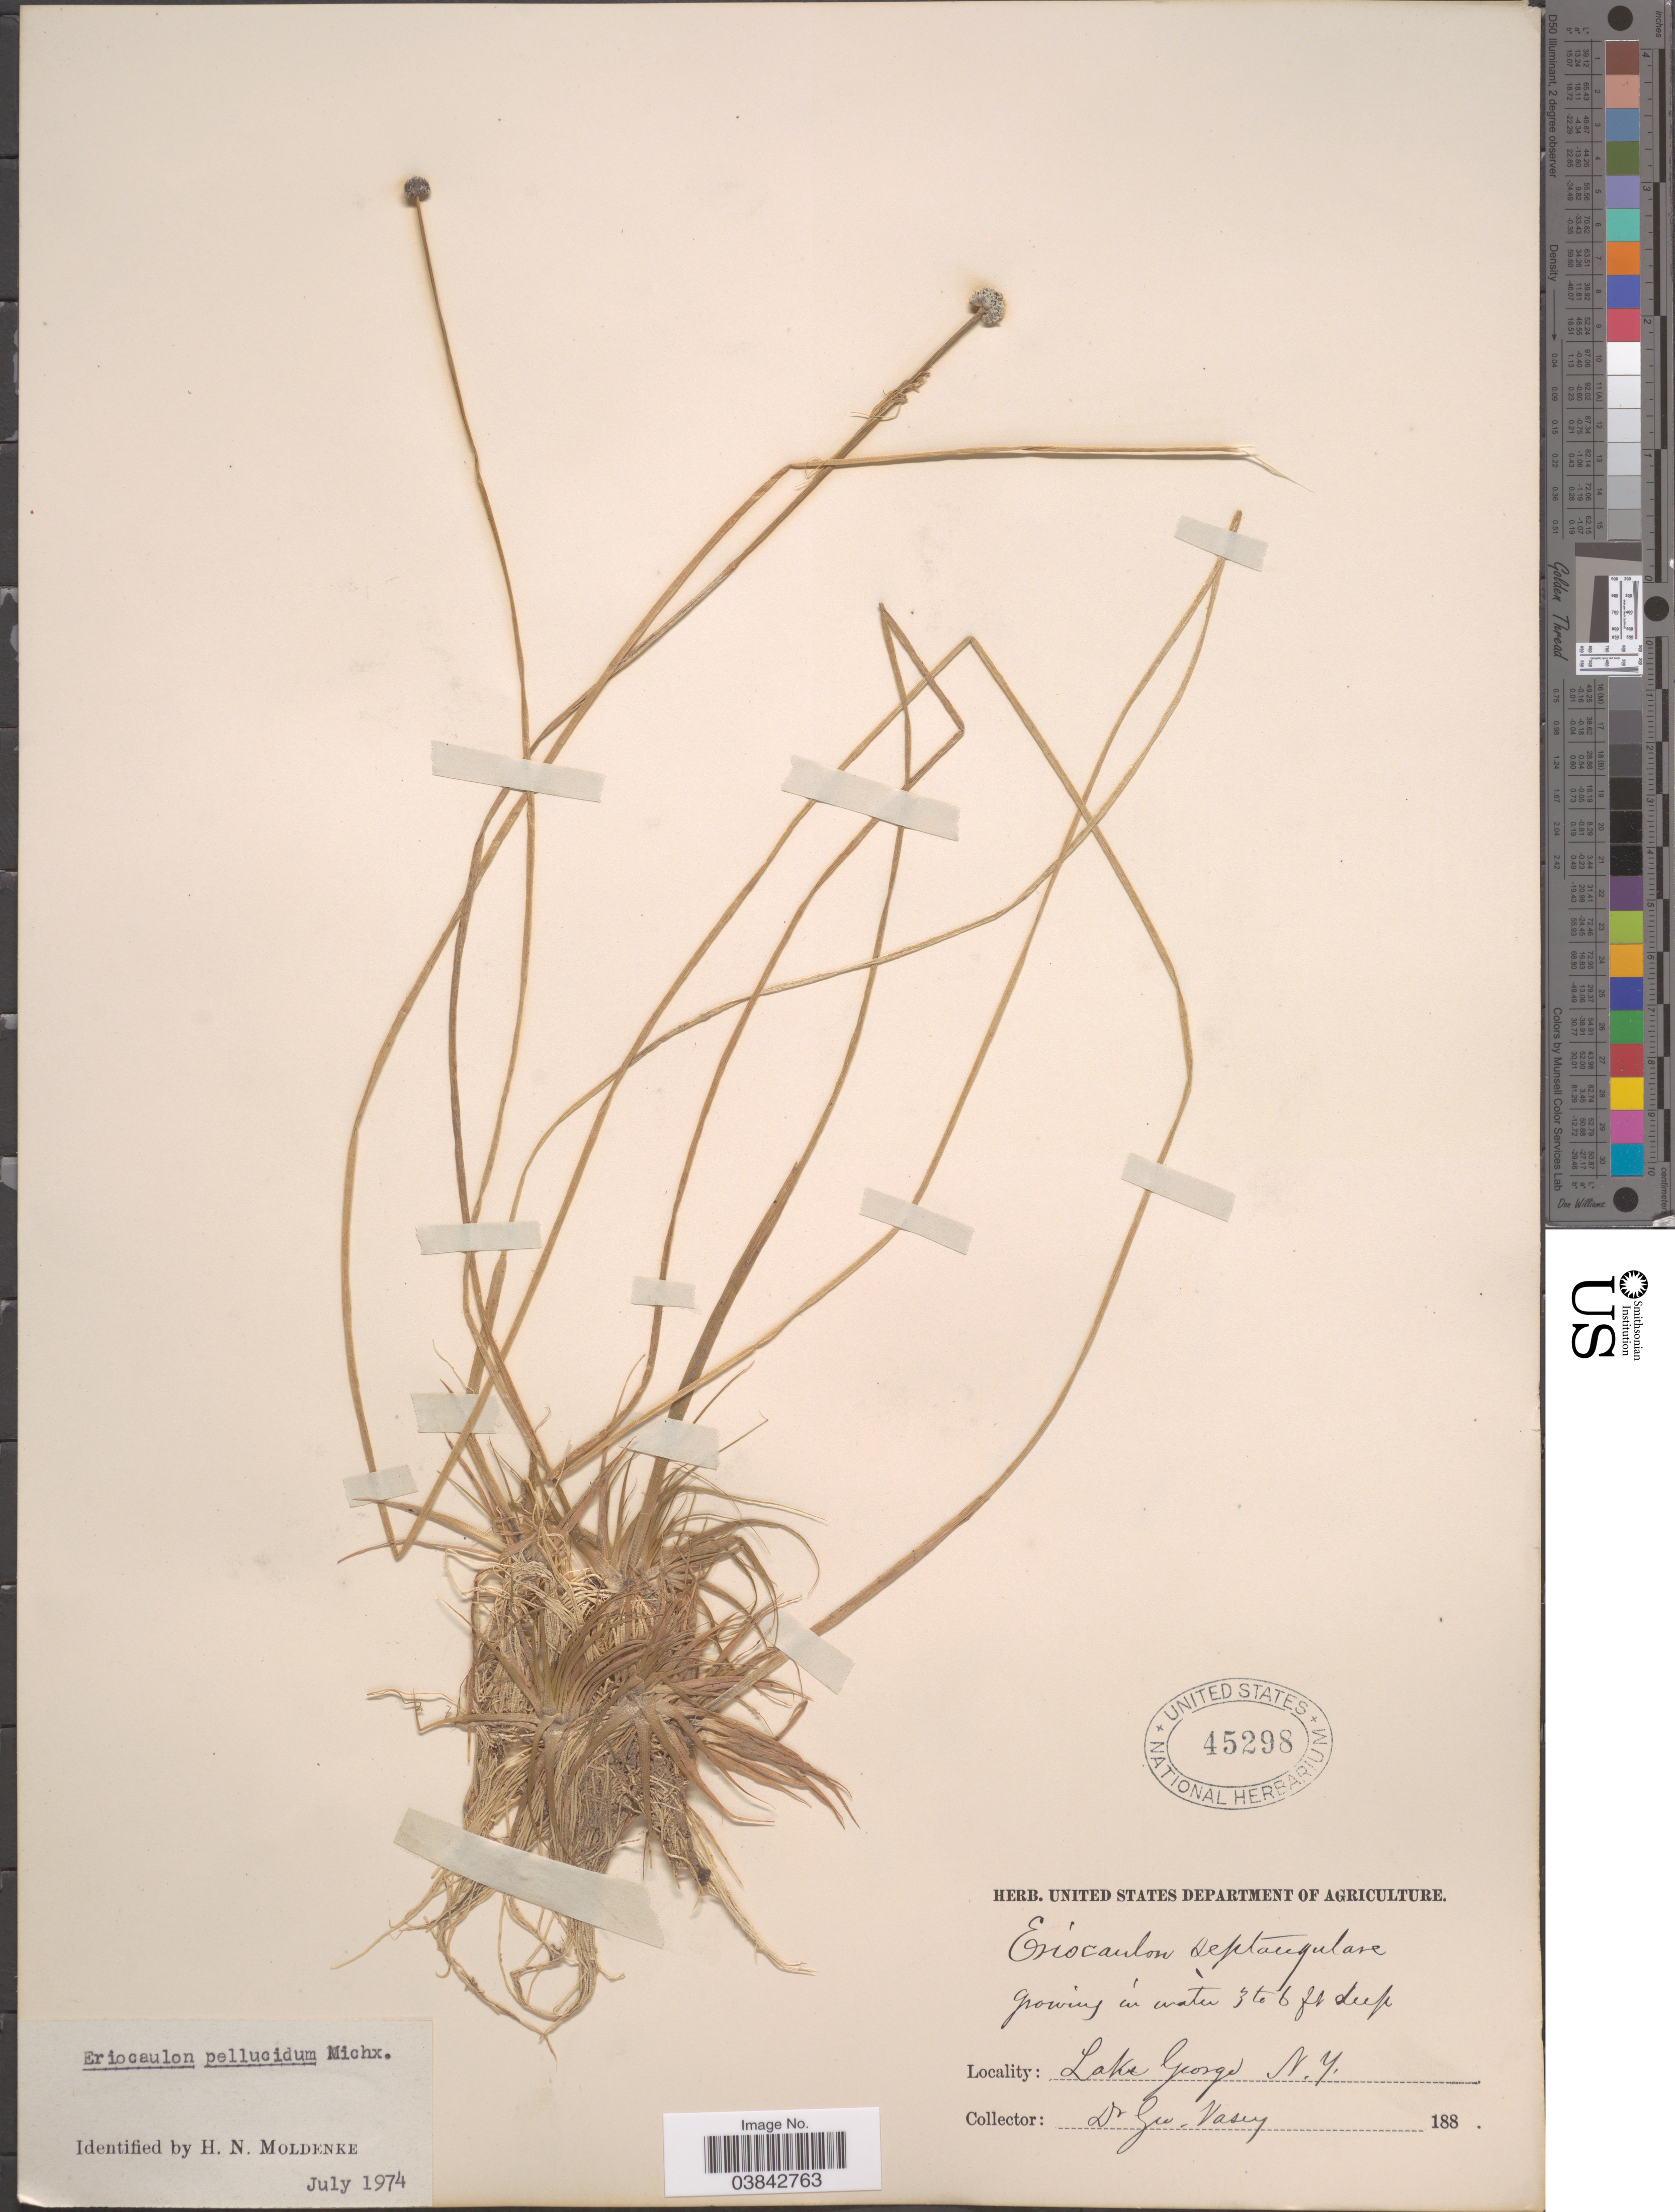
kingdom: Plantae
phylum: Tracheophyta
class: Liliopsida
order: Poales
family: Eriocaulaceae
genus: Eriocaulon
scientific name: Eriocaulon aquaticum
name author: (Hill) Druce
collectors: G. Vasey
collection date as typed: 188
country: United States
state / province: New York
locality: Lake George.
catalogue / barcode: US 45298